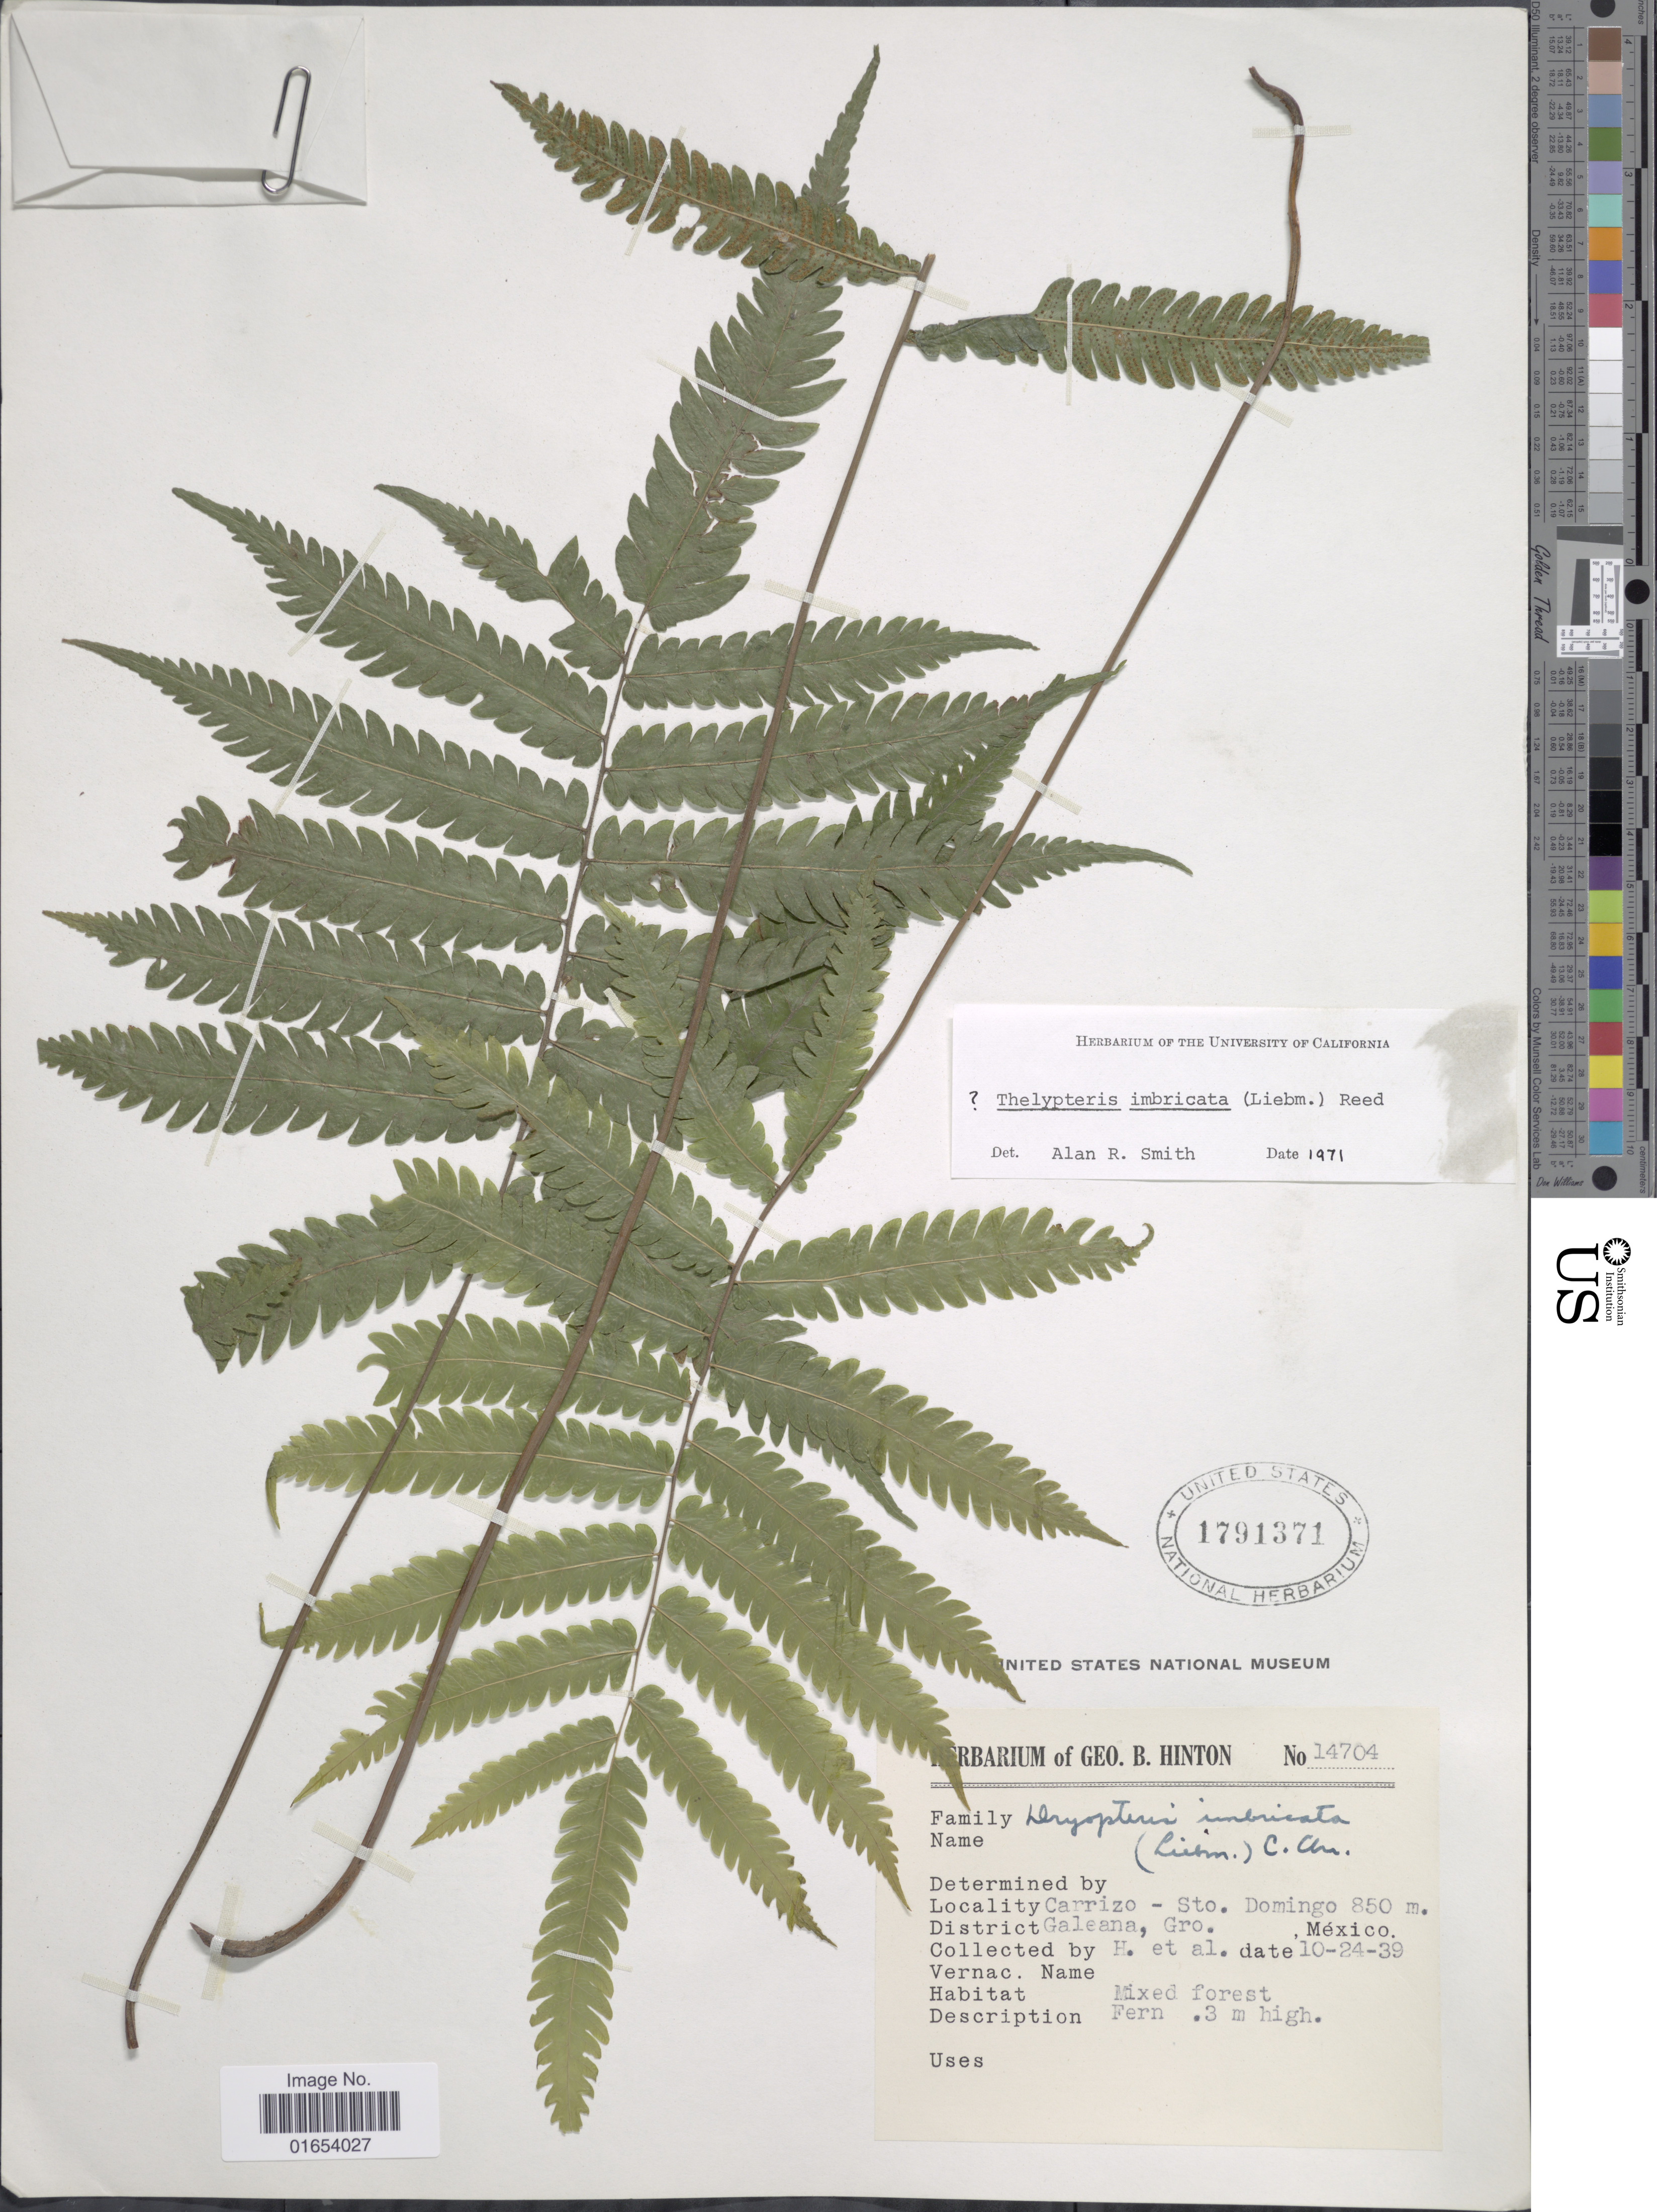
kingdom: Plantae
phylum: Tracheophyta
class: Polypodiopsida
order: Polypodiales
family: Thelypteridaceae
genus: Goniopteris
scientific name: Goniopteris imbricata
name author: (Liebm.) Á. Löve & D. Löve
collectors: G. B. Hinton & et al.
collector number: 14704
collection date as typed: Transcribed d/m/y: 24/10/39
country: Mexico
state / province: Guerrero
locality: Carrizo, Sto. Domingo, Galeana, Gro., Mexico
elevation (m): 850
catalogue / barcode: US 1791371